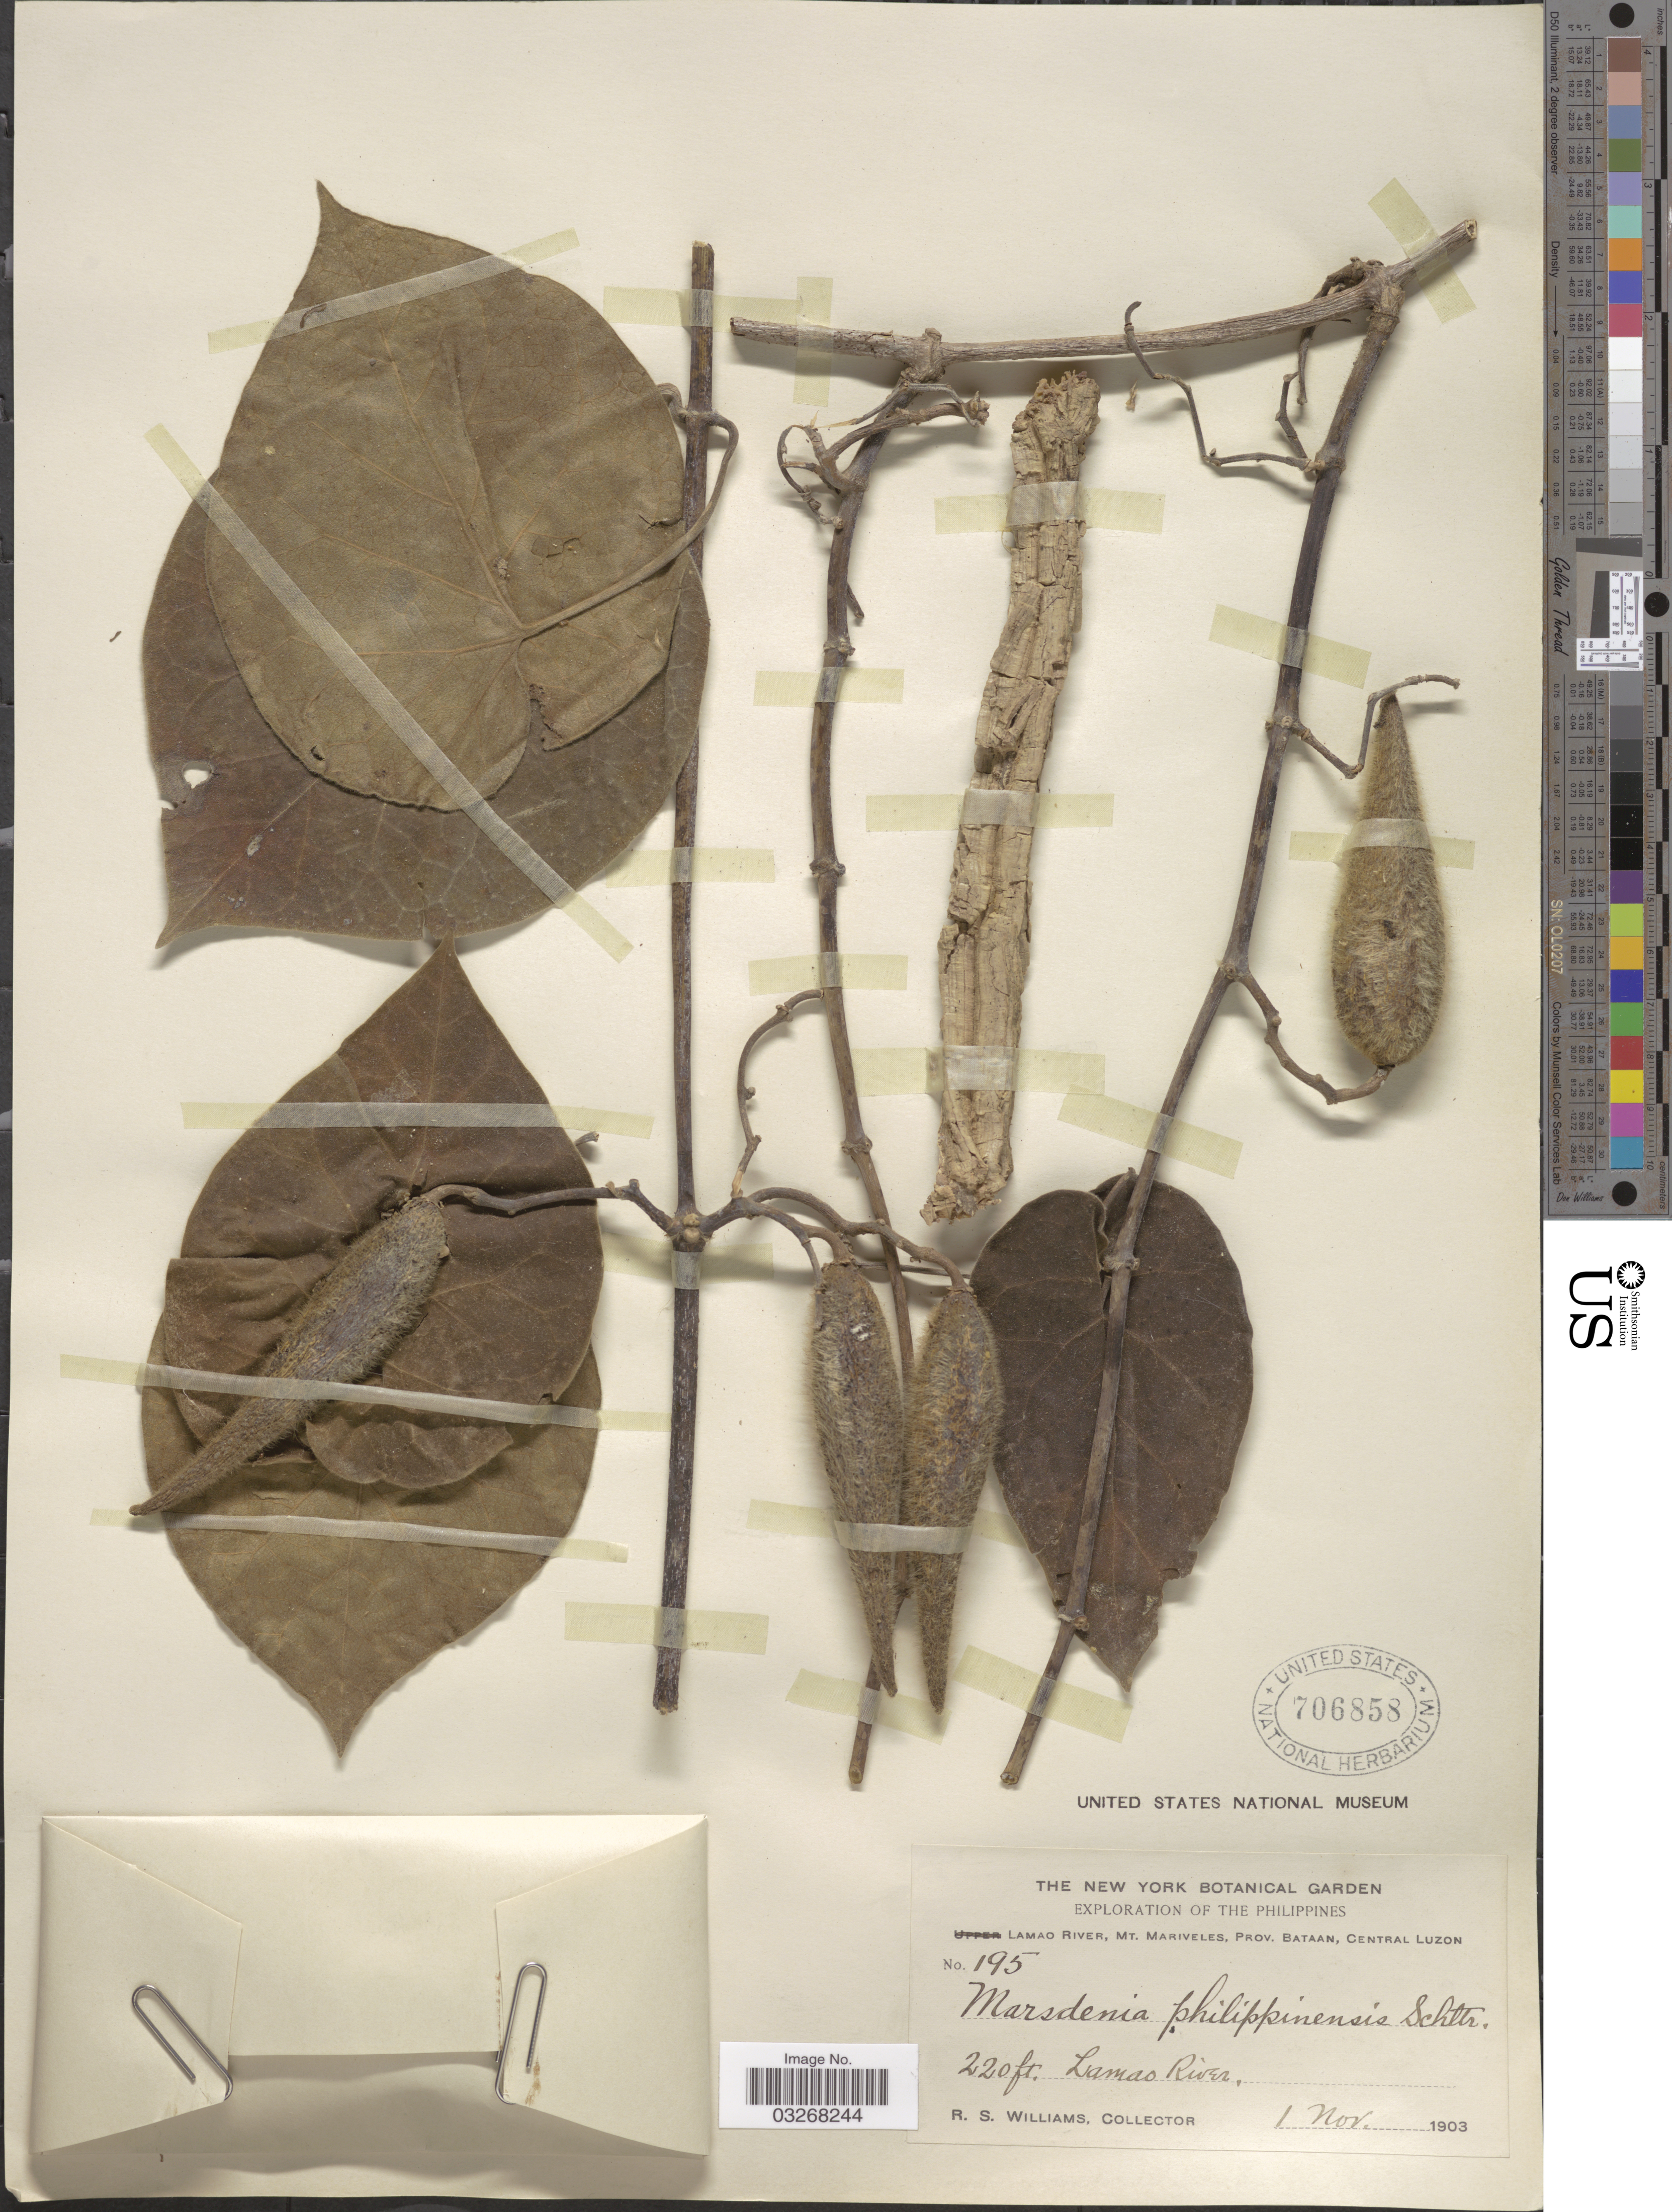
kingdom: Plantae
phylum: Tracheophyta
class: Magnoliopsida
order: Gentianales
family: Apocynaceae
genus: Marsdenia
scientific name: Marsdenia philippinensis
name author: Schltr.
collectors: R. S. Williams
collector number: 195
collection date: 1903-11-01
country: Philippines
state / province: Central Luzon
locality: Lamao River, Mt. Mariveles, Prov. Bataan.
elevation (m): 67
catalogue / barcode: US 706858